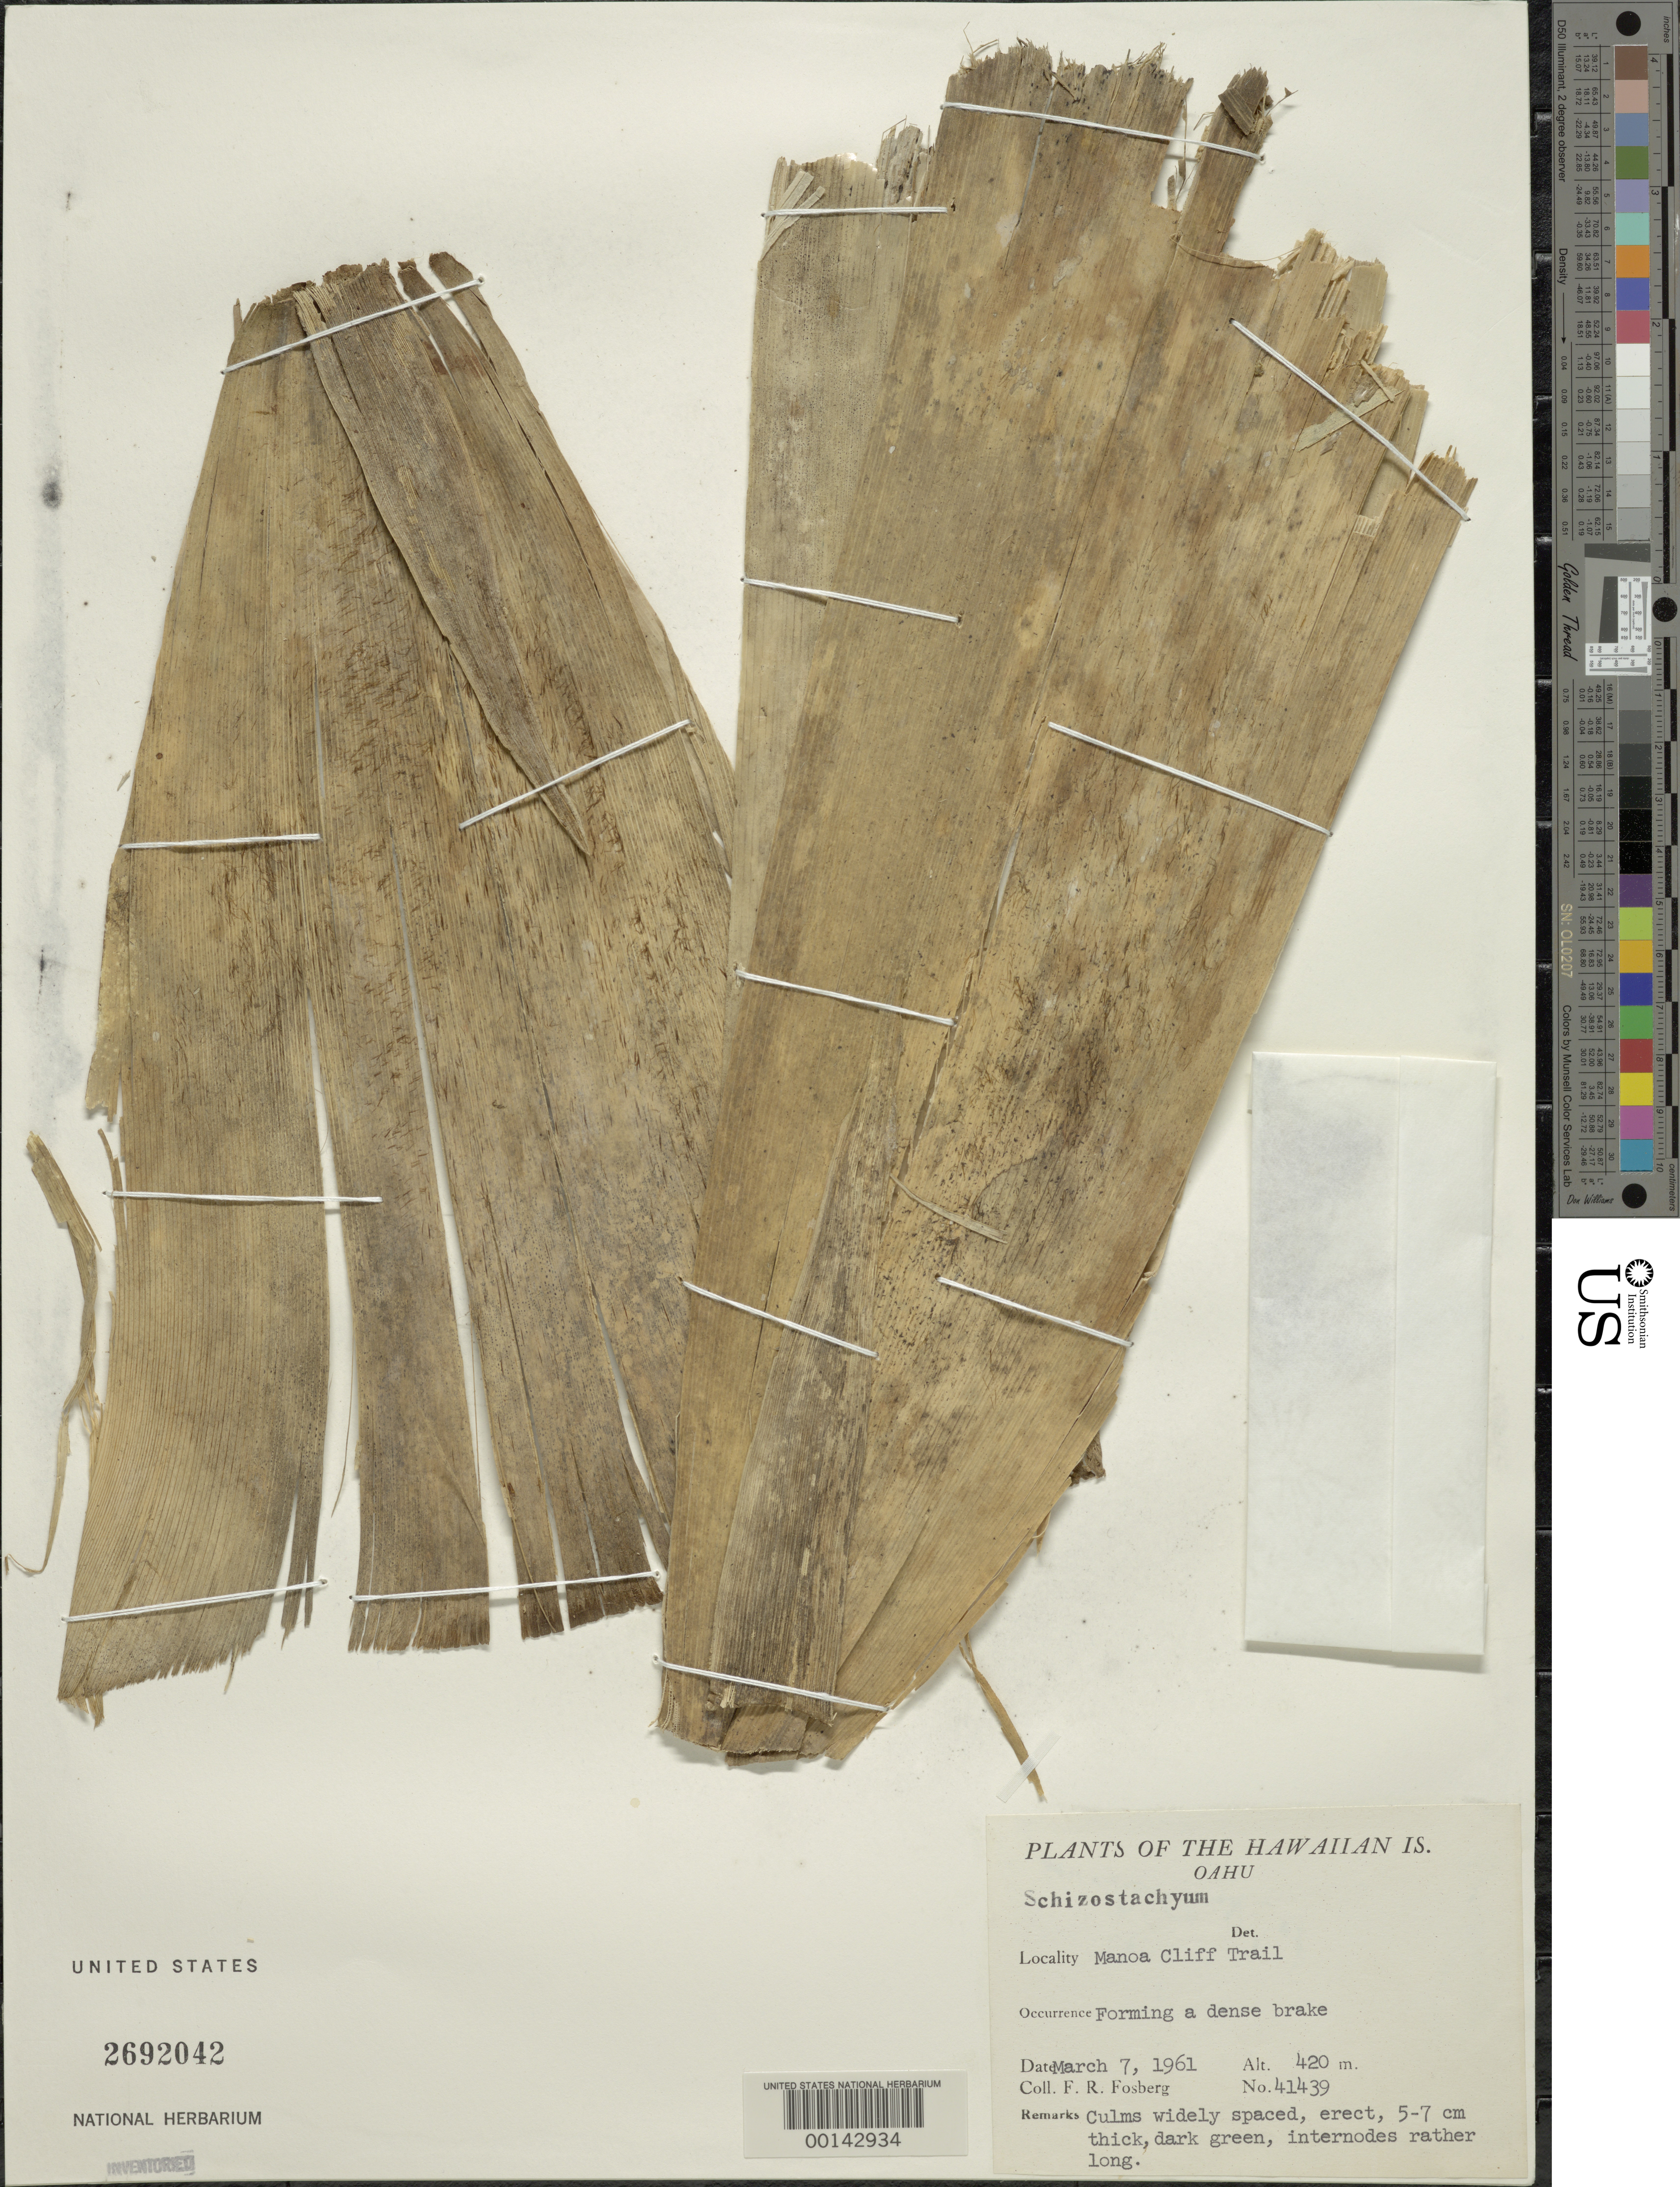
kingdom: Plantae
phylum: Tracheophyta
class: Liliopsida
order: Poales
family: Poaceae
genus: Schizostachyum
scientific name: Schizostachyum glaucifolium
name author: (Rupr.) Munro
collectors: F. R. Fosberg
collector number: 41439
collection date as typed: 07 Mar 1961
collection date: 1961-03-07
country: United States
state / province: Hawaii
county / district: Honolulu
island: Oahu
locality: Oahu, manoa cliff trail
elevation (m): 420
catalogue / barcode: US 2692042